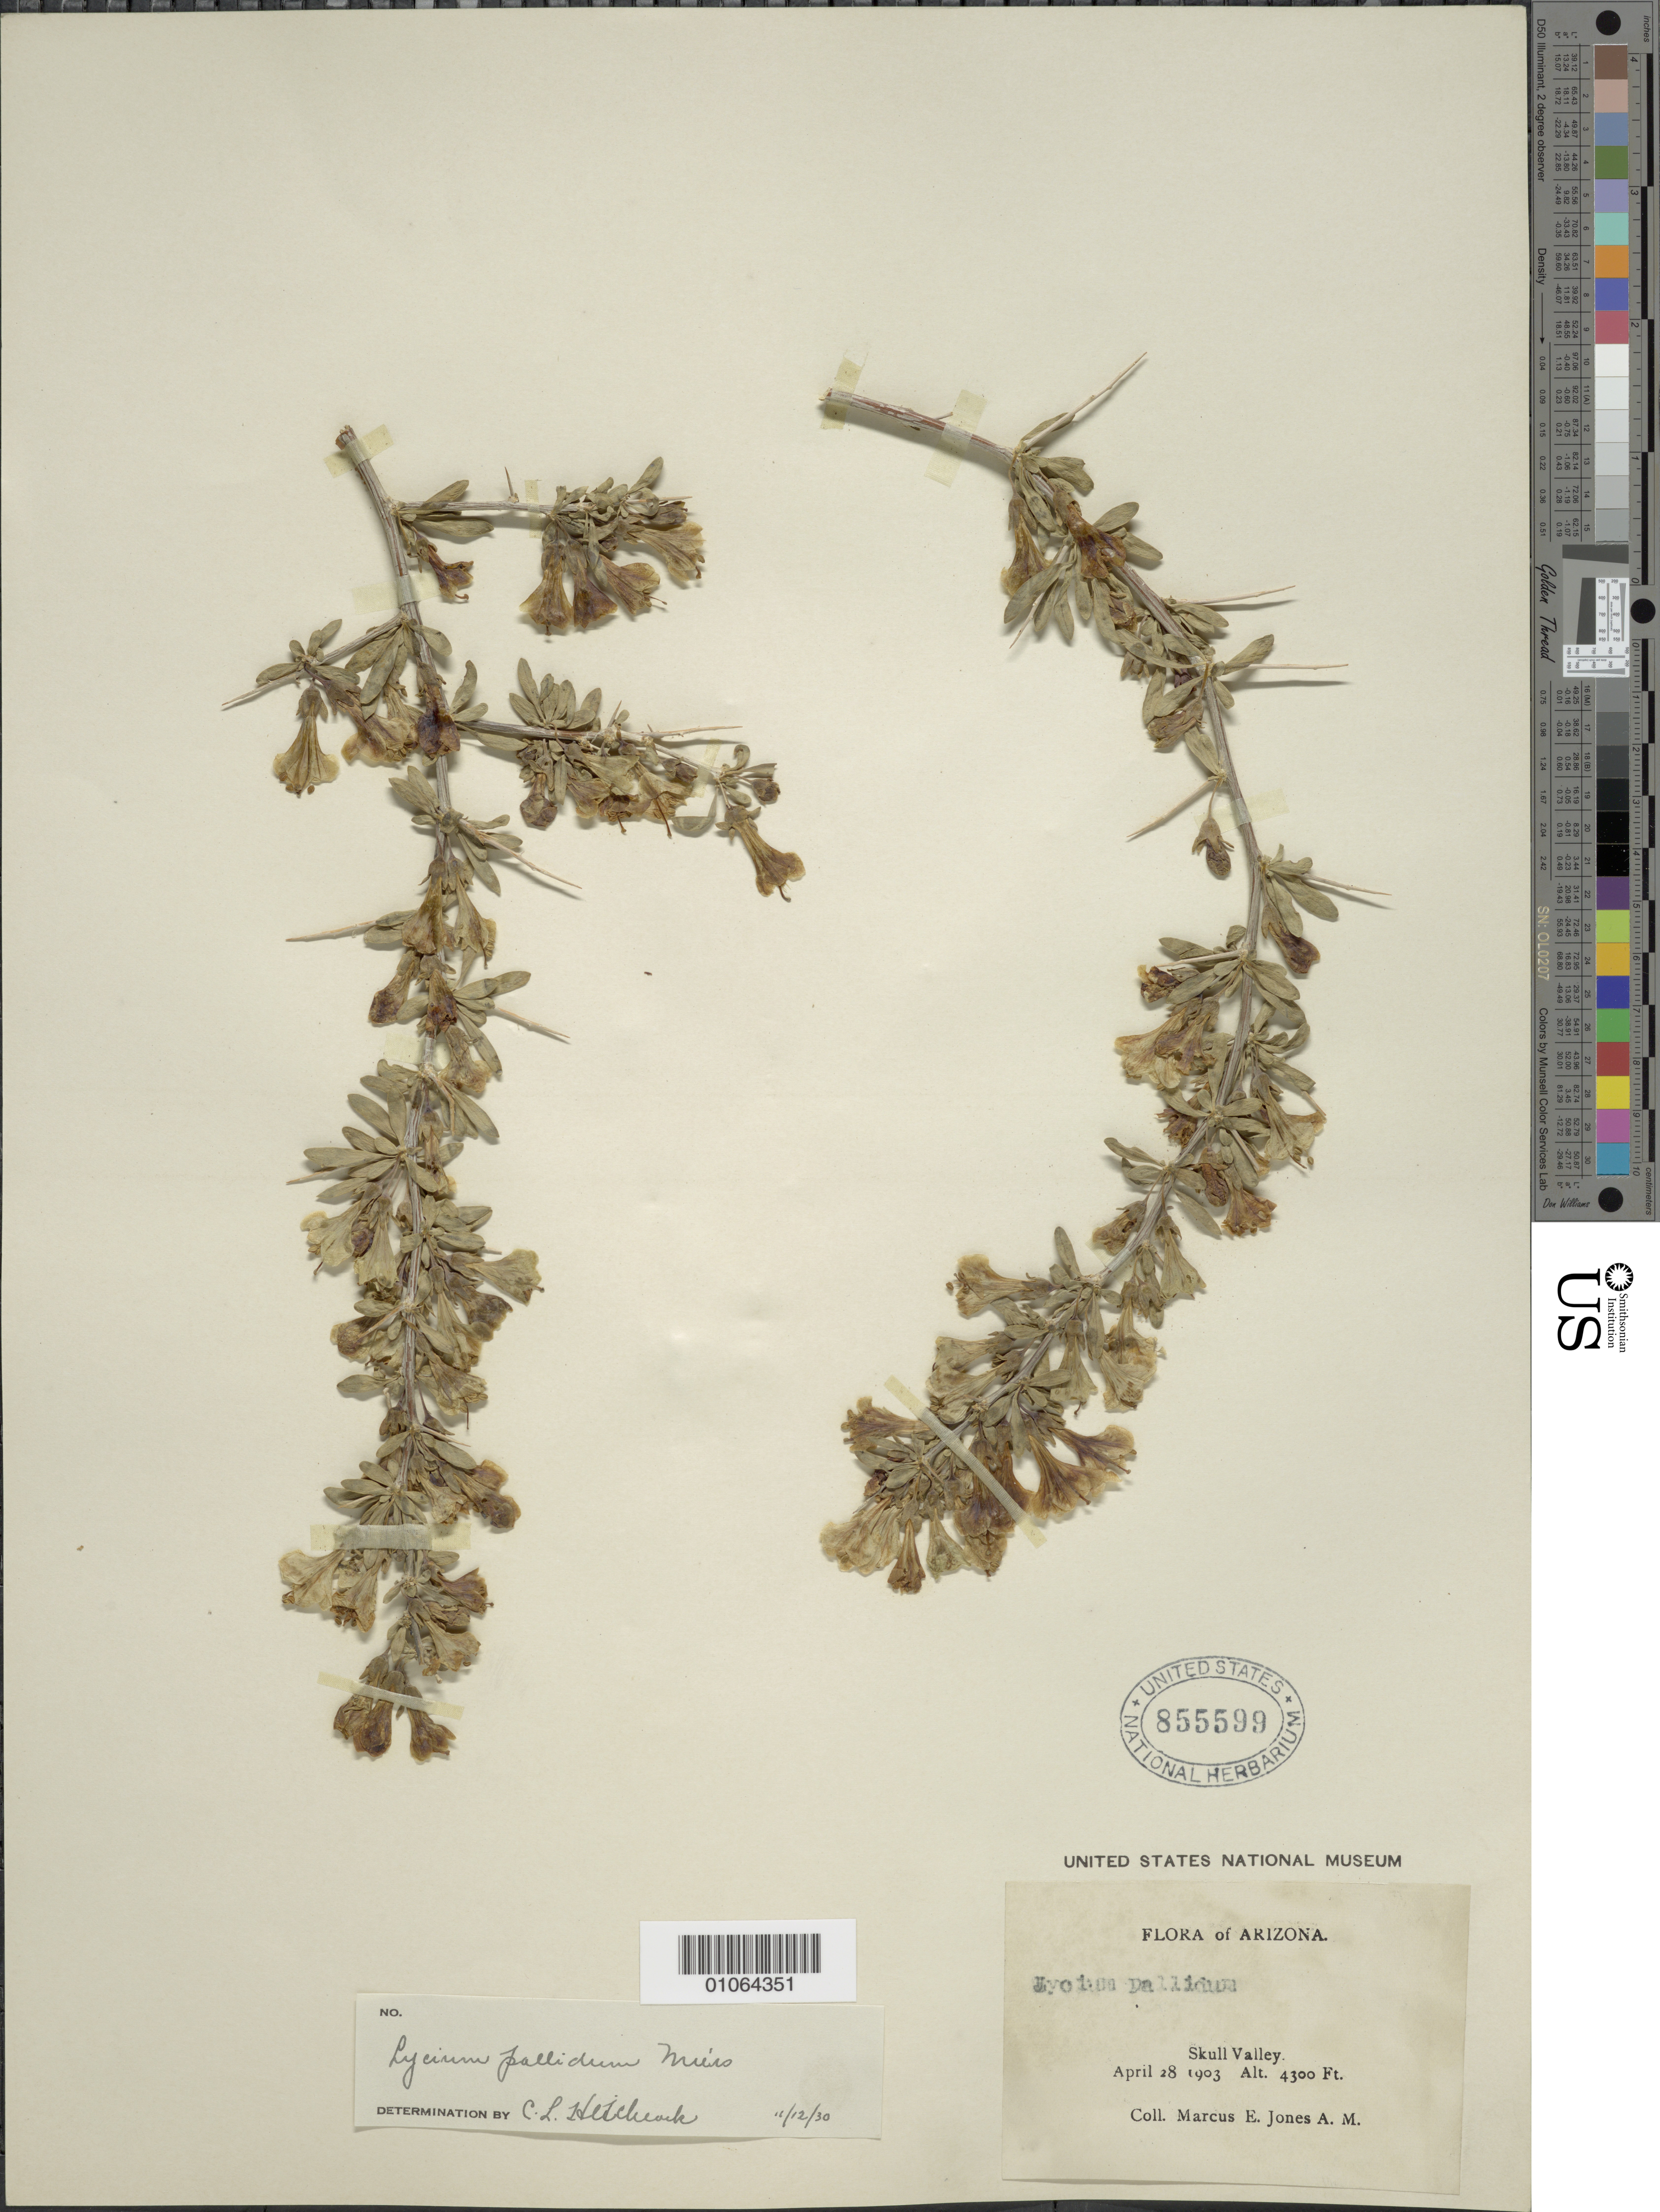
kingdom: Plantae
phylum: Tracheophyta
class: Magnoliopsida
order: Solanales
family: Solanaceae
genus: Lycium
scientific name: Lycium pallidum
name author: Miers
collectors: M. E. Jones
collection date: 1903-04-28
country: United States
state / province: Arizona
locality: Skull Valley.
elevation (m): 1311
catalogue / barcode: US 855599